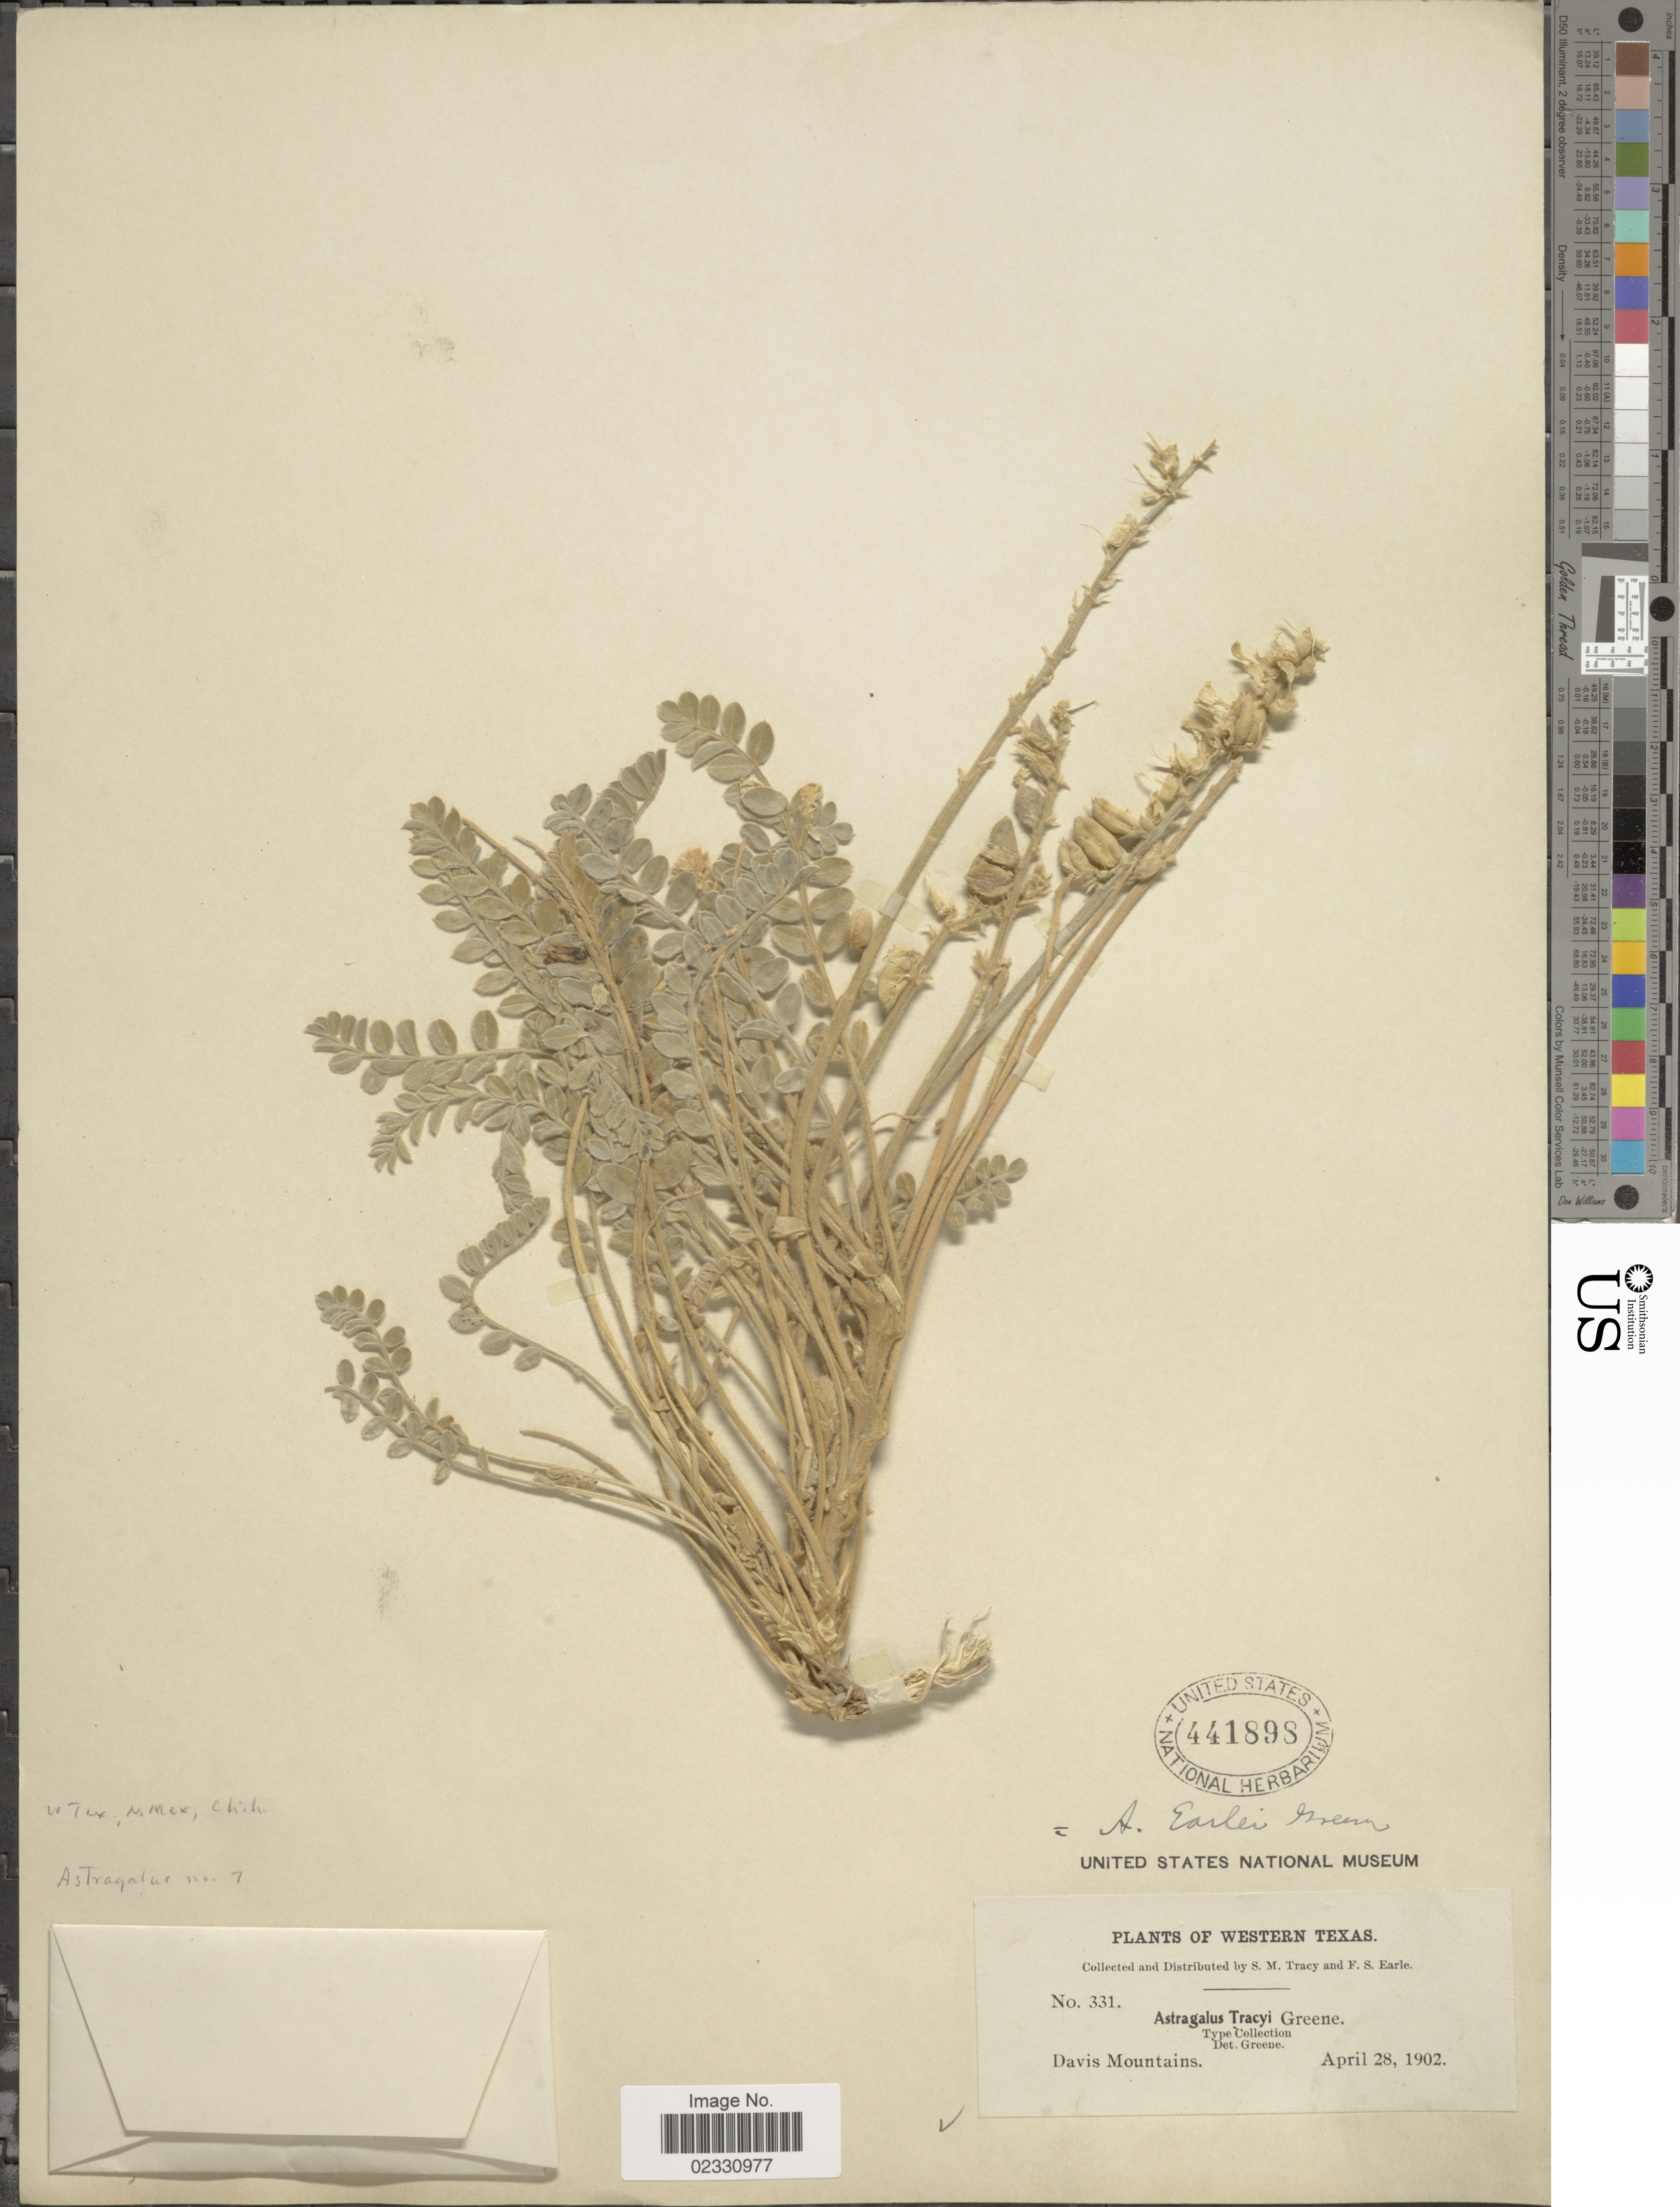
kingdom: Plantae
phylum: Tracheophyta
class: Magnoliopsida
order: Fabales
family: Fabaceae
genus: Astragalus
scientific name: Astragalus earlei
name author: Greene ex Rydb.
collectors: S. M. Tracy & F. S. Earle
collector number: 331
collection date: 1902-04-28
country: United States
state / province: Texas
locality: Western Texas, Davis Mountains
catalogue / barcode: US 441898